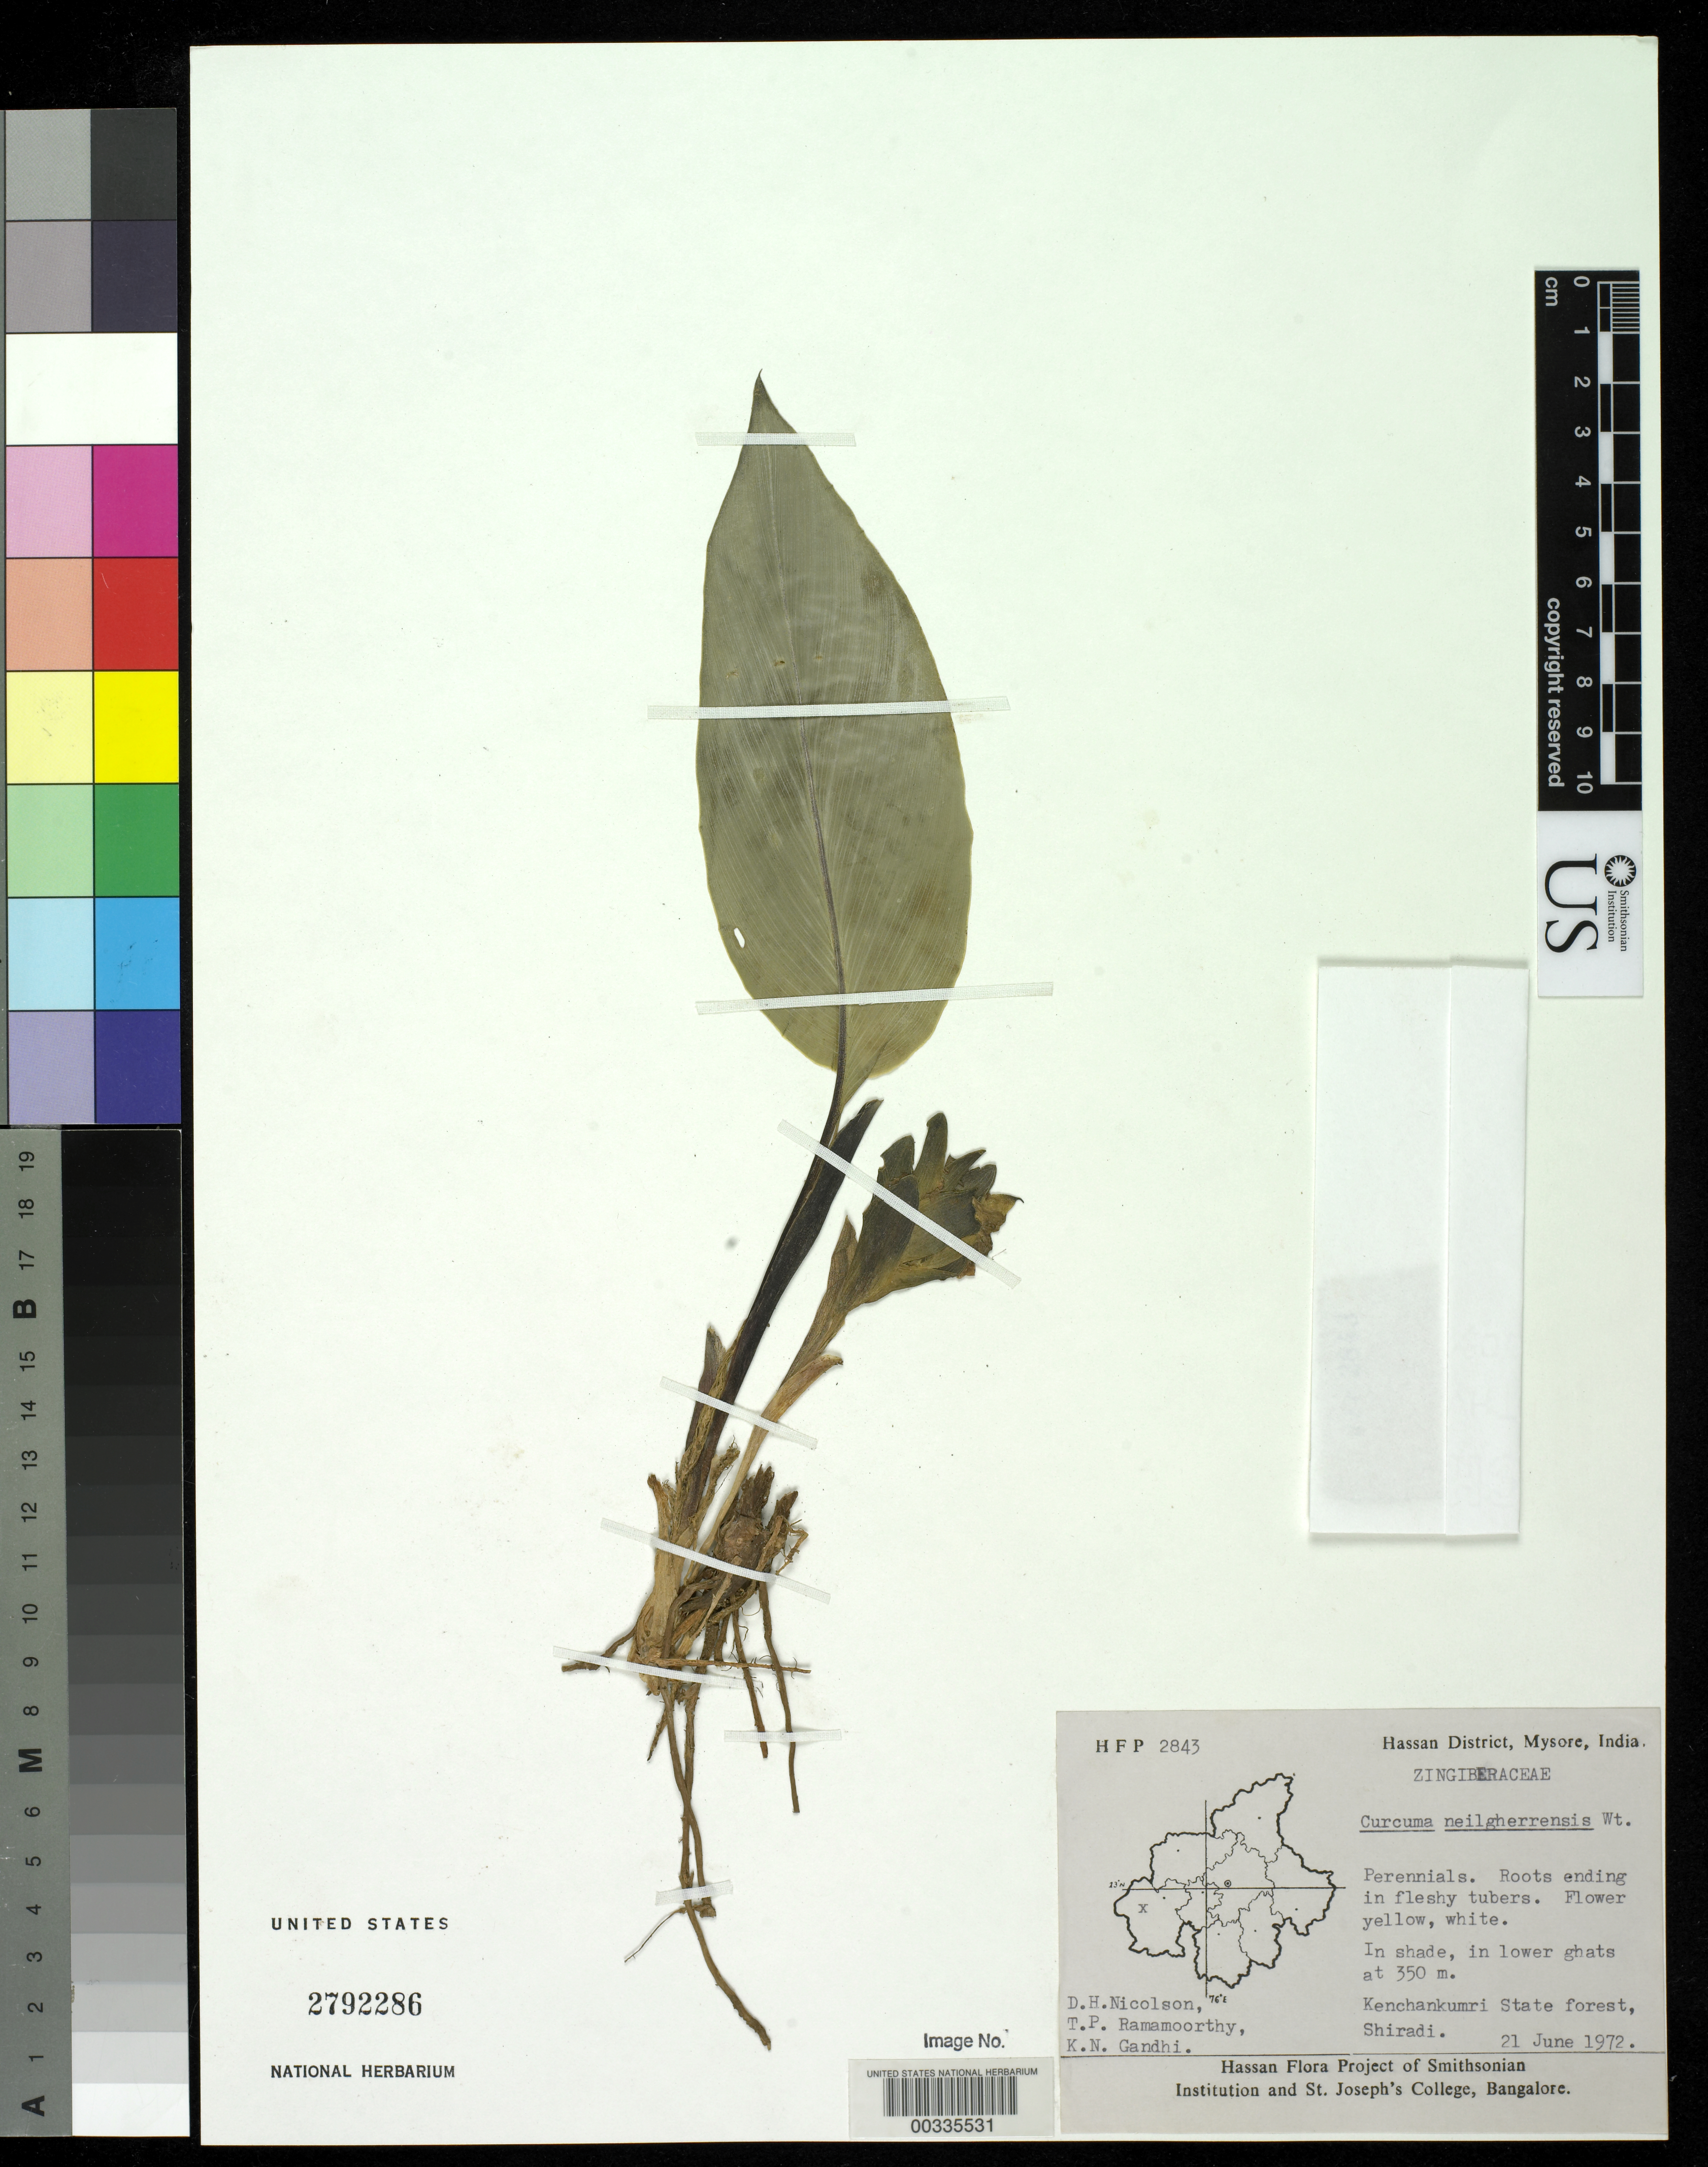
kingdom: Plantae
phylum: Tracheophyta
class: Liliopsida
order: Zingiberales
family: Zingiberaceae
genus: Curcuma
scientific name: Curcuma neilgherrensis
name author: Wight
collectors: D. H. Nicolson, T. P. Ramamoorthy & K. N. Gandhi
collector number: Hfp 2843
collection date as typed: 21 Jun 1972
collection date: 1972-06-21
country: India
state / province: Karnataka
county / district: Hassan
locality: Kenchankumri state forest, shiradi, mysore state [mysore state = karnataka.]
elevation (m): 350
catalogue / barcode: US 2792286